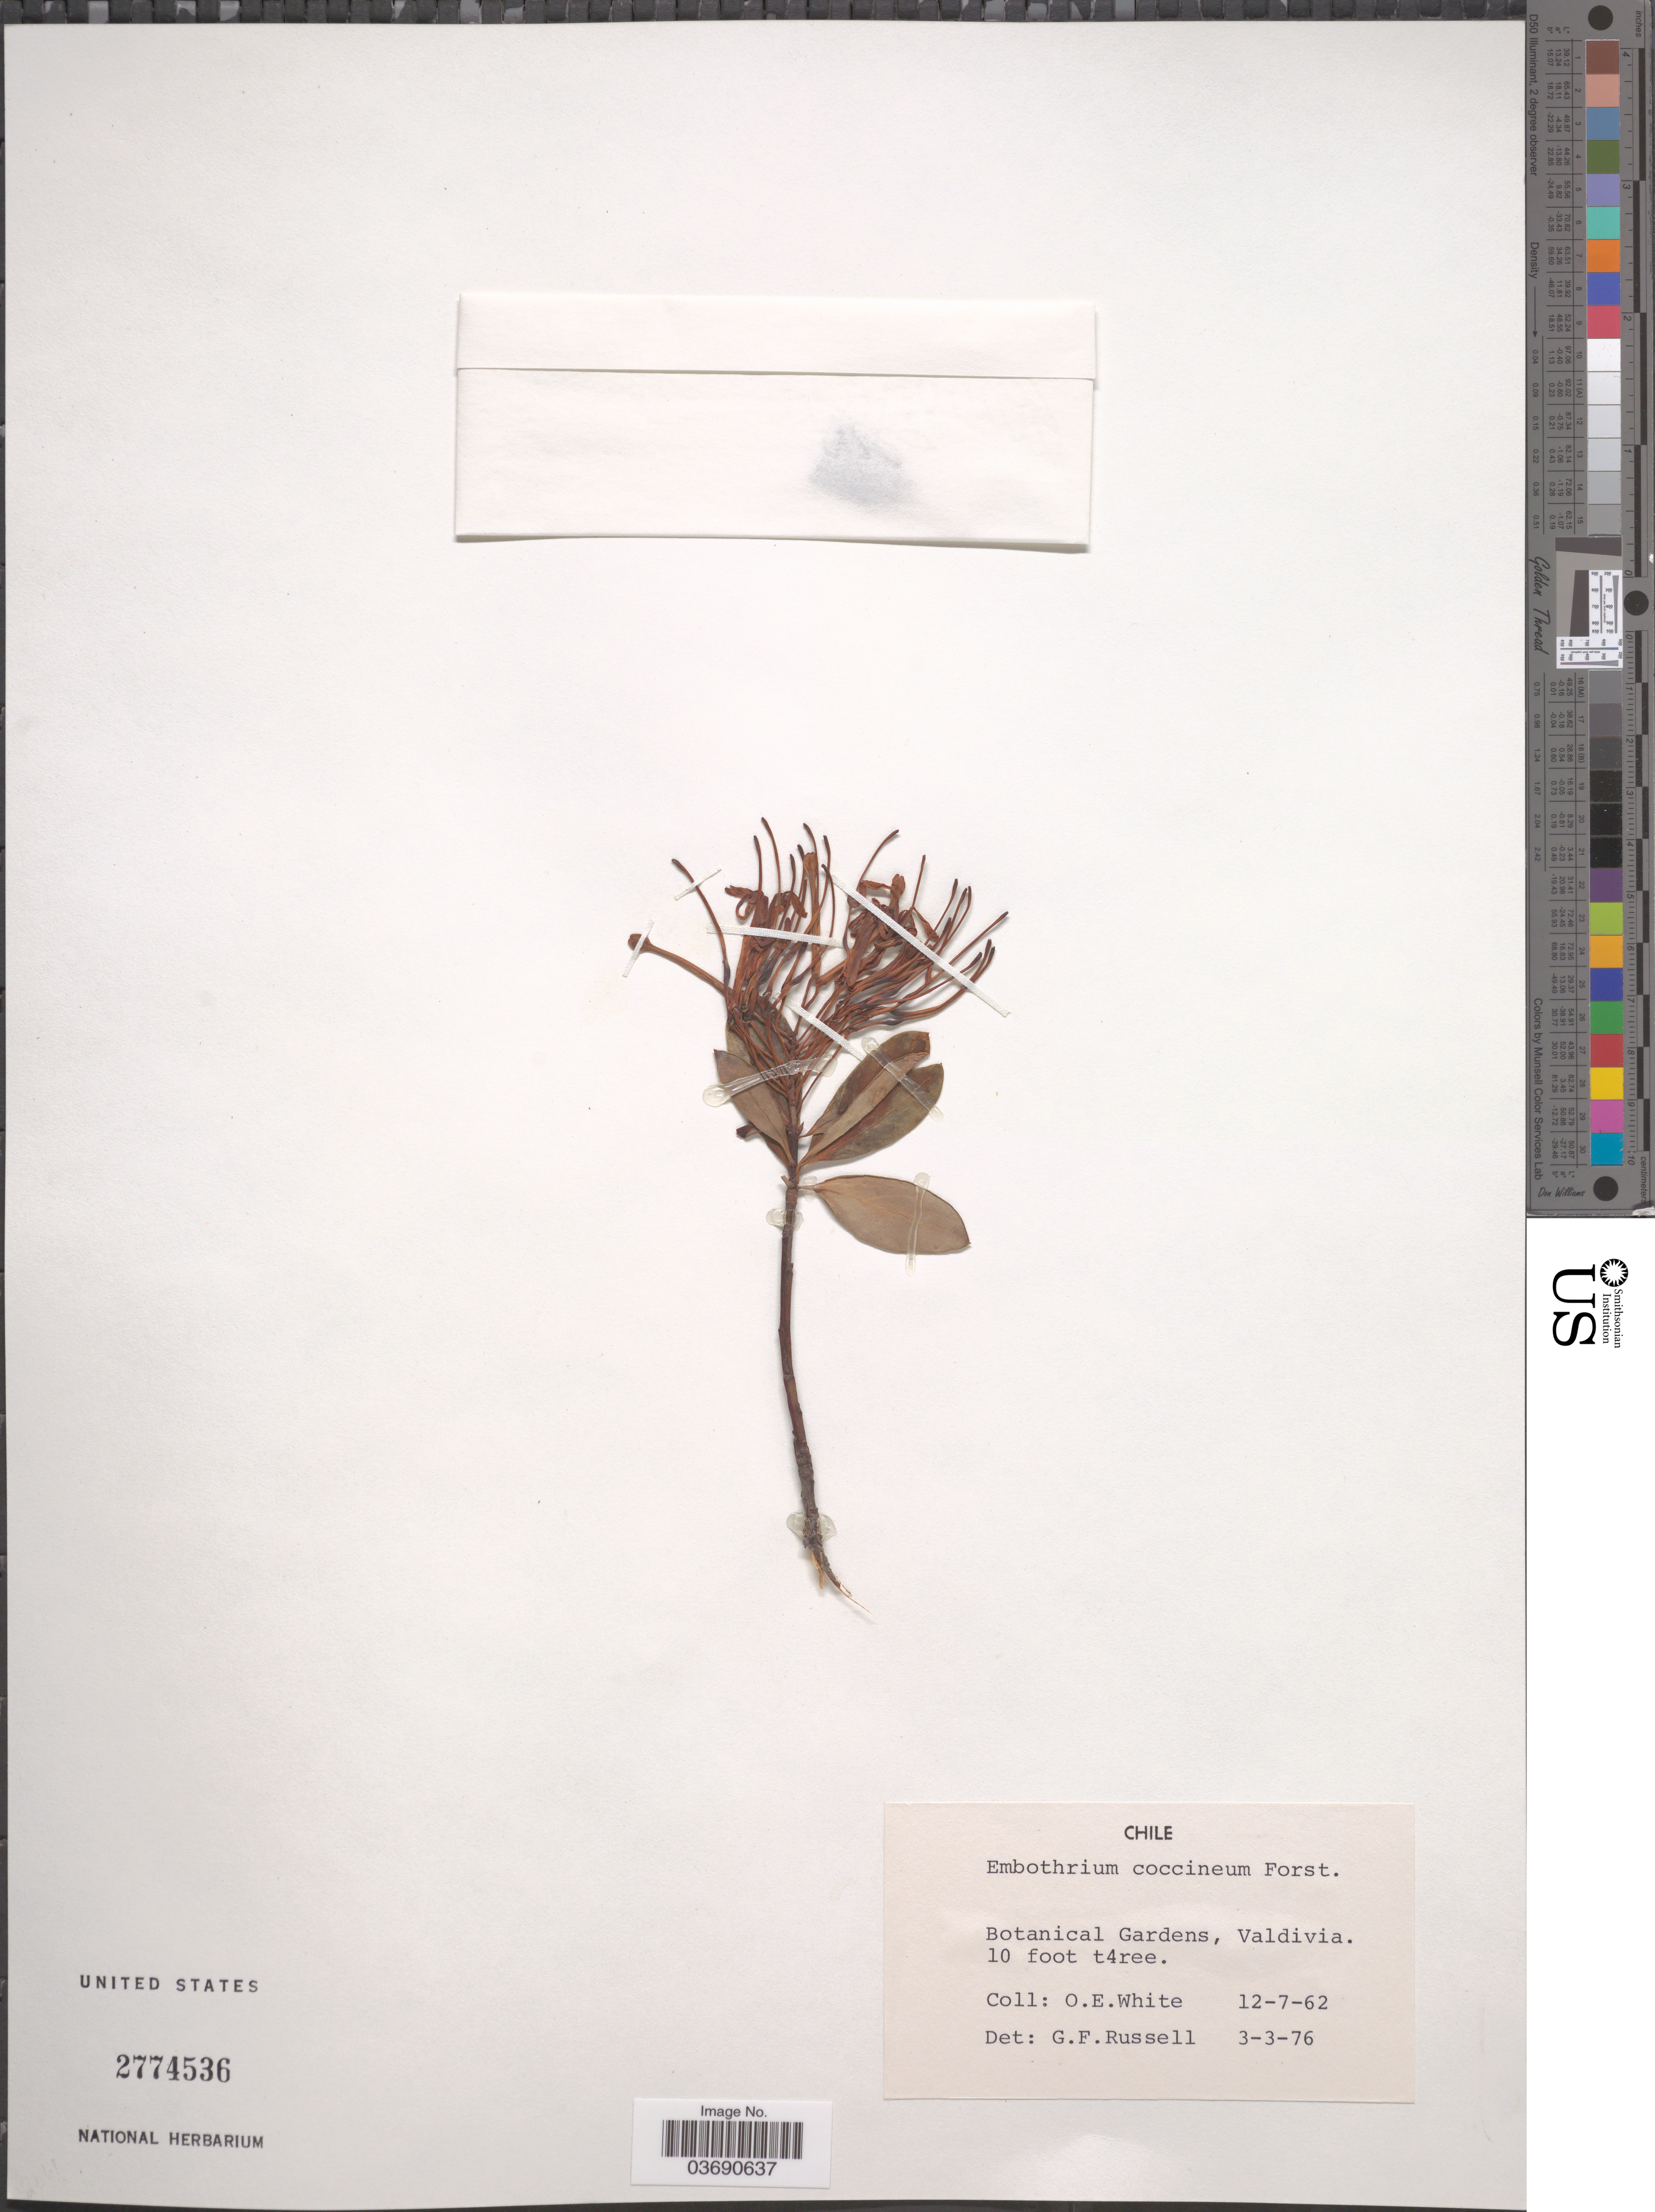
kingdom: Plantae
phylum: Tracheophyta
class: Magnoliopsida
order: Proteales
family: Proteaceae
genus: Embothrium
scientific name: Embothrium coccineum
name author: J.R. Forst. & G. Forst.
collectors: O. E. White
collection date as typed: Transcribed d/m/y: 12/7/62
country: Chile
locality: Botanical Gardens, Valdivia.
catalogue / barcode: US 2774536